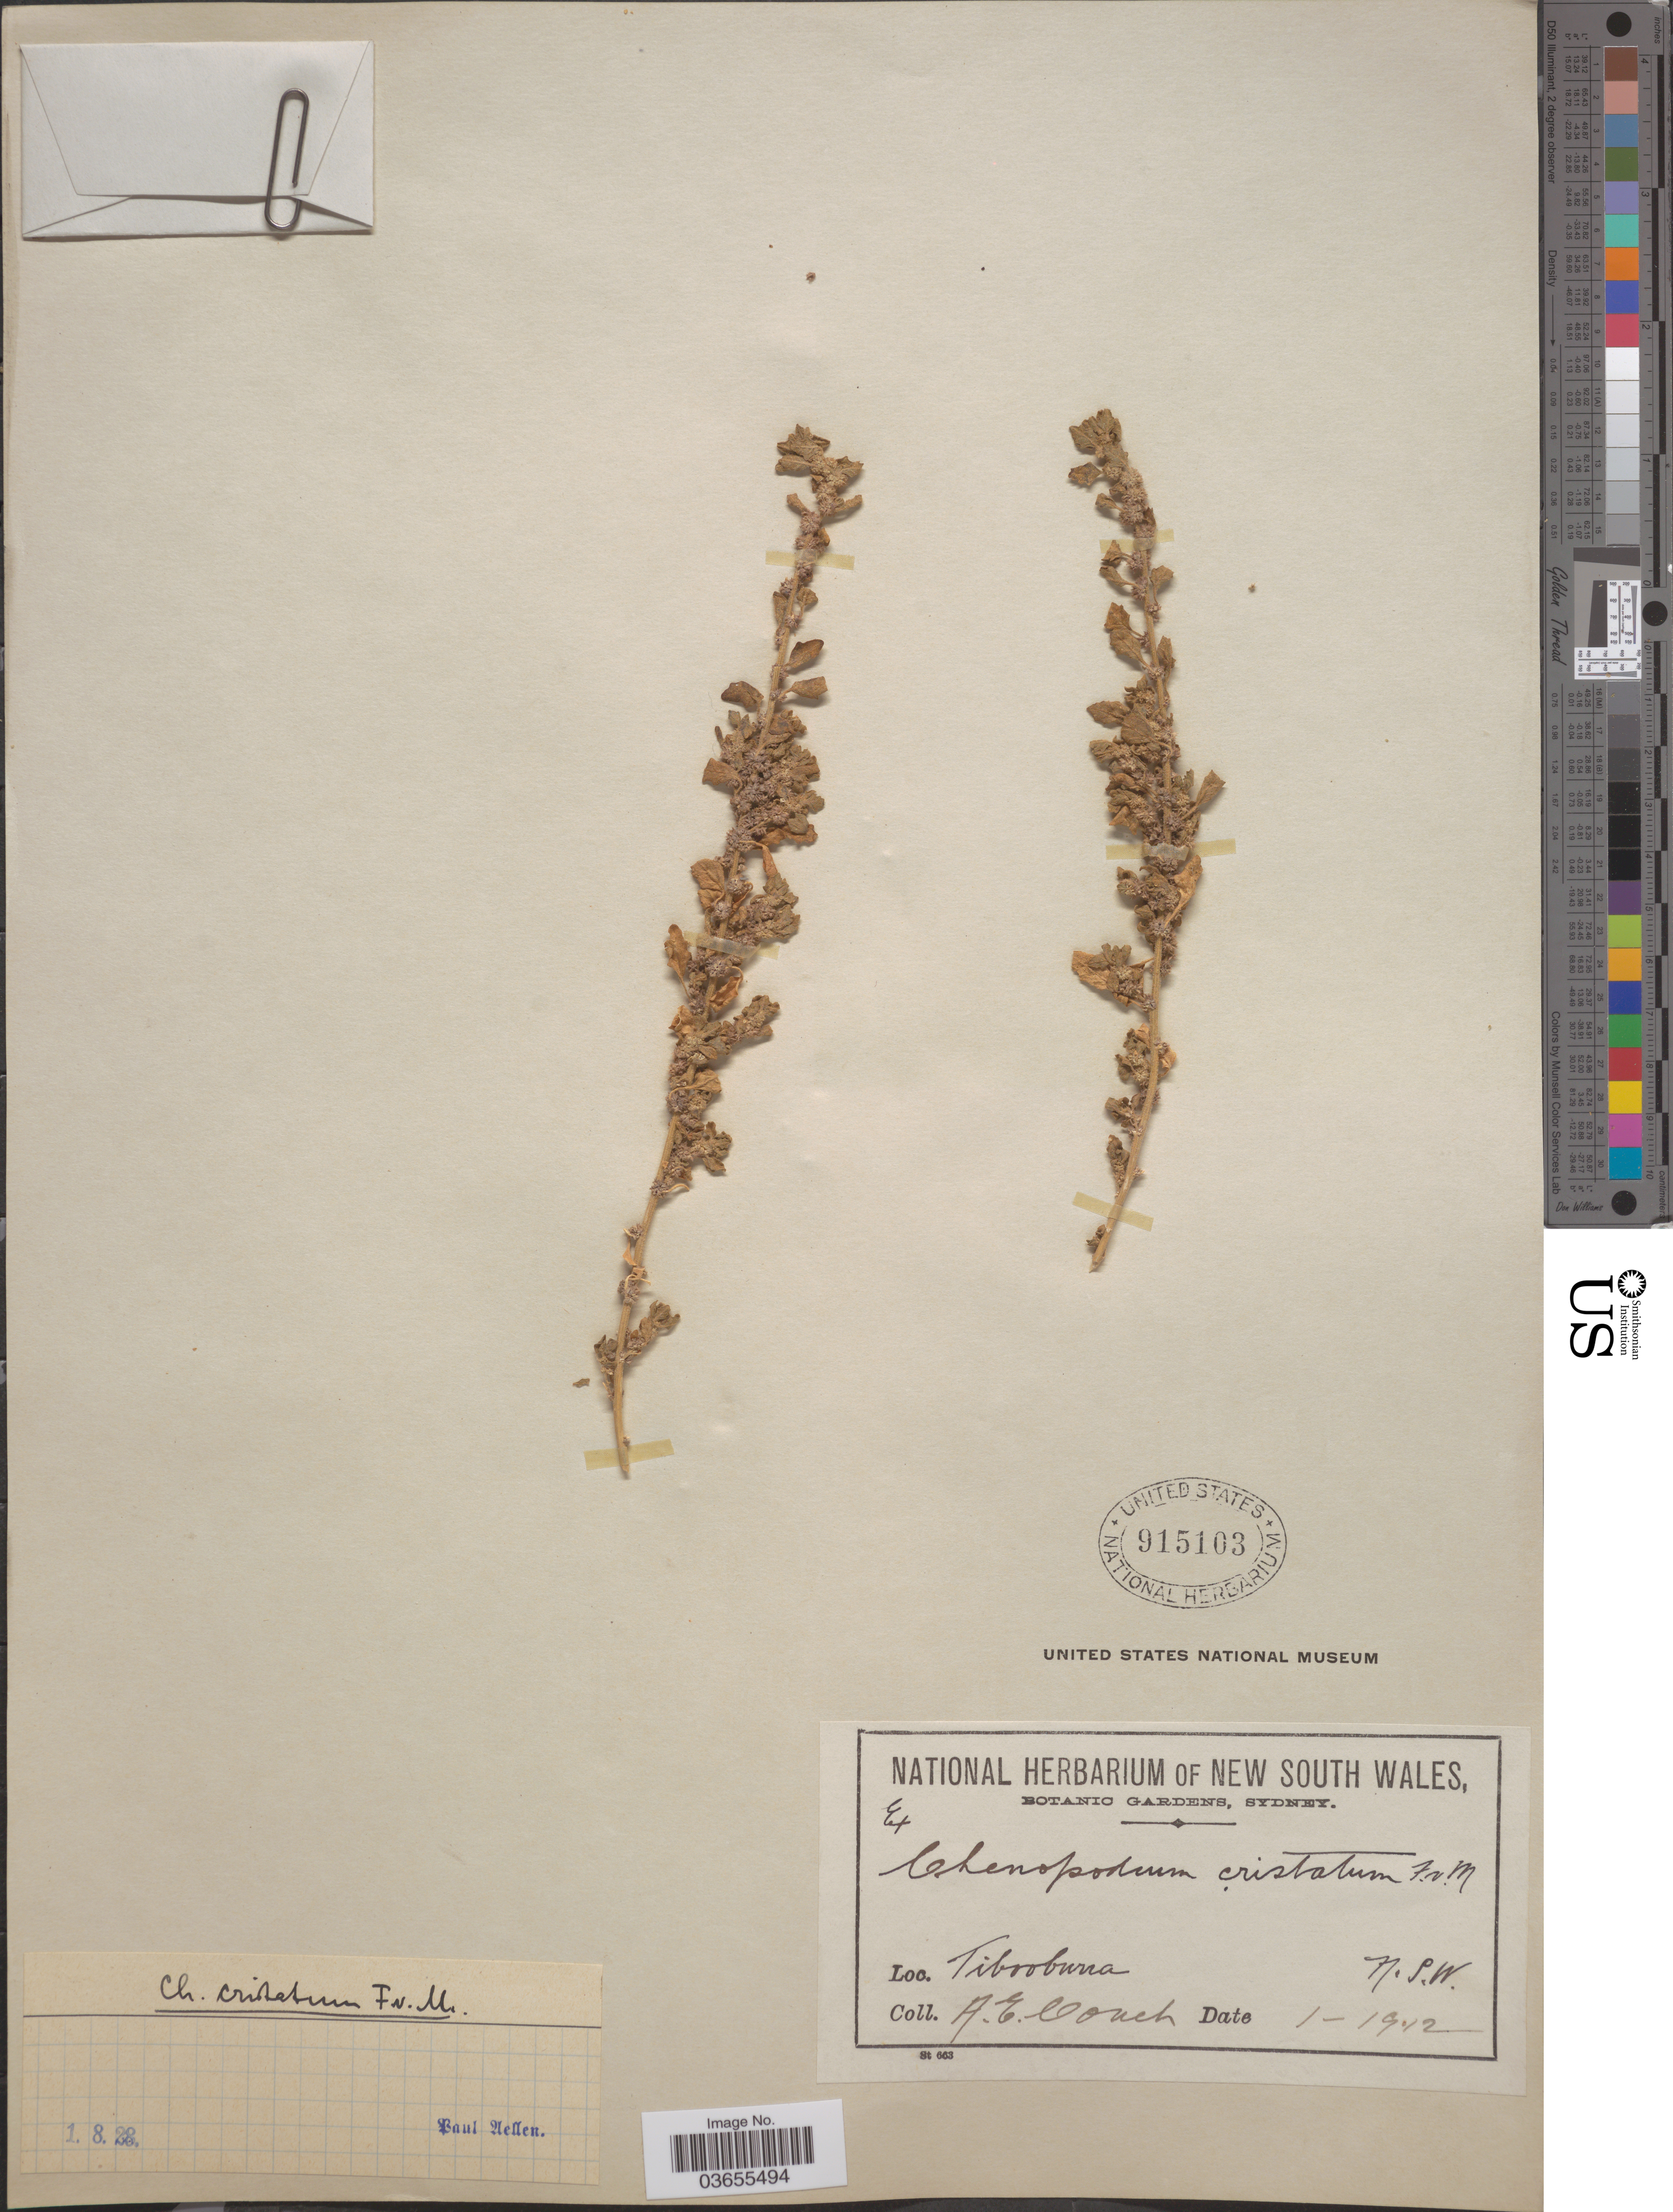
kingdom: Plantae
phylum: Tracheophyta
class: Magnoliopsida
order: Caryophyllales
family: Amaranthaceae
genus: Chenopodium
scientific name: Chenopodium cristatum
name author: (F. Muell.) F. Muell.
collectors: O. Couch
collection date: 1912-01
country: Australia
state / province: New South Wales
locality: Tibooburra.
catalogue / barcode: US 915103